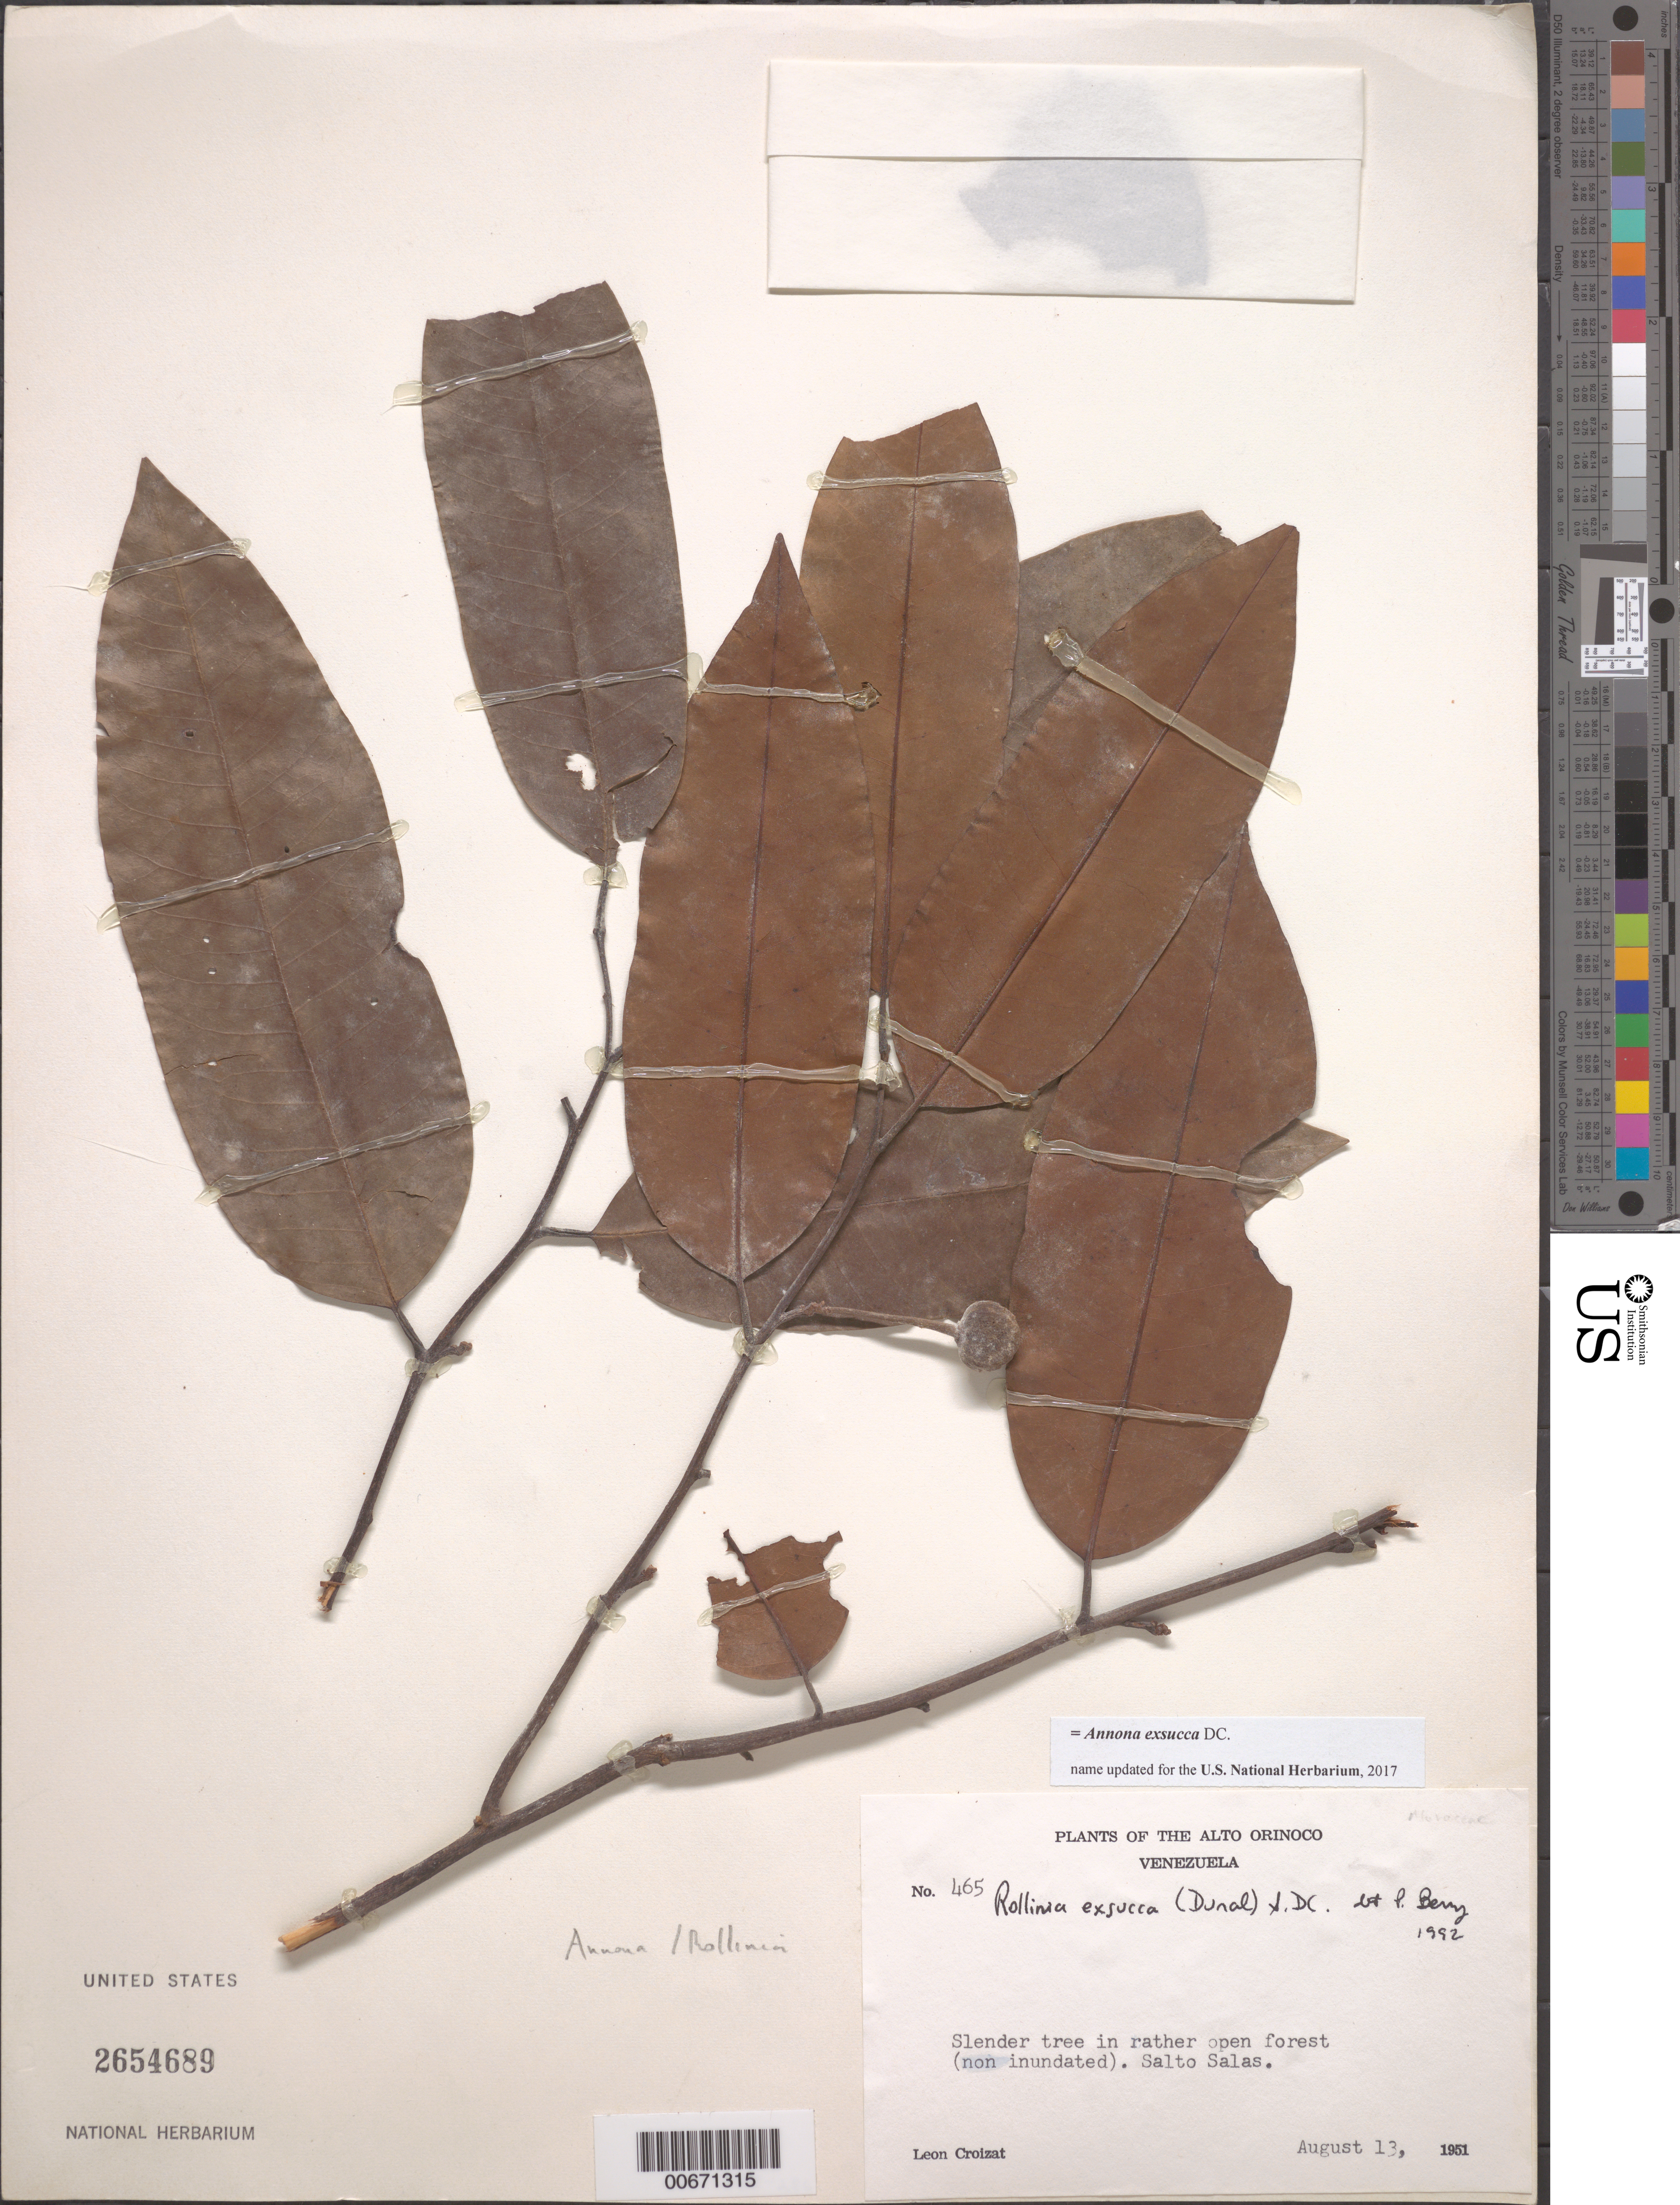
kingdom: Plantae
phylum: Tracheophyta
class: Magnoliopsida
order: Magnoliales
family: Annonaceae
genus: Annona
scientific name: Annona exsucca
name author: DC. ex Dunal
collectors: L. C. M. Croizat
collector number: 465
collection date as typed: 13-Aug-51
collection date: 1951-08-13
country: Venezuela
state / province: Amazonas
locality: Alto Orinoco, Salto Salas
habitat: Open forest (non-inundated)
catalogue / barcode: US 2654689